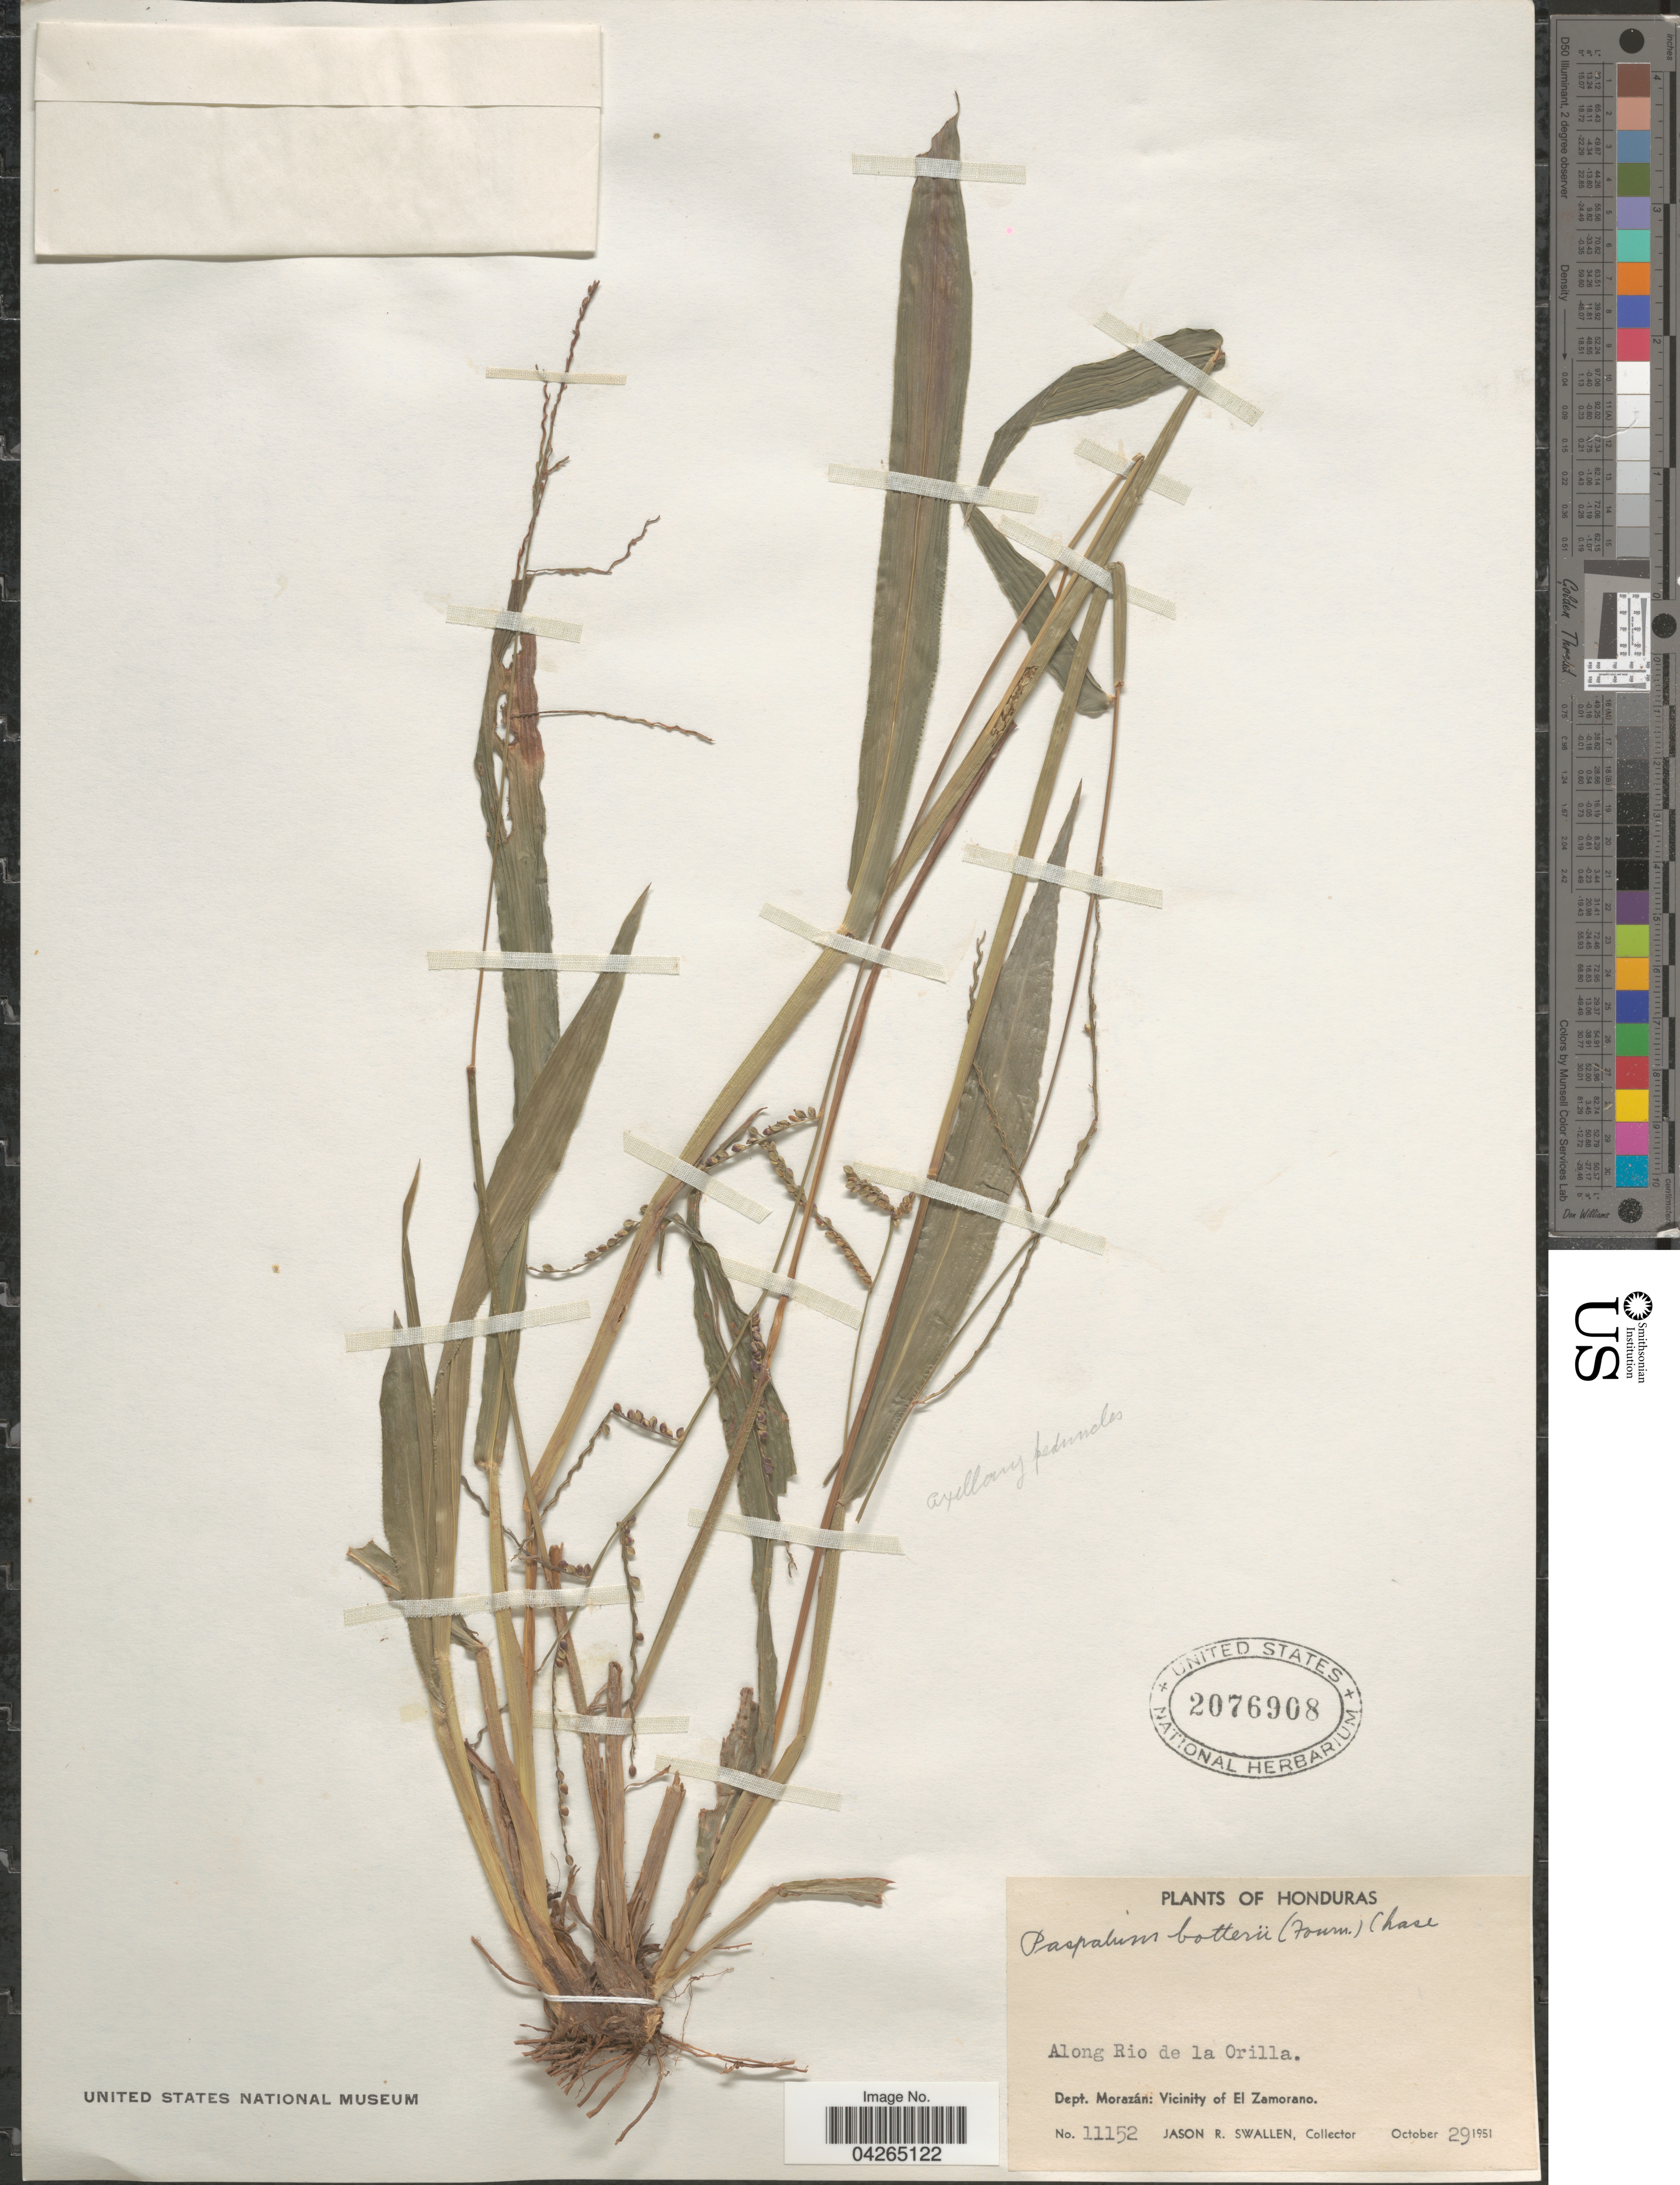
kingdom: Plantae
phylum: Tracheophyta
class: Liliopsida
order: Poales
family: Poaceae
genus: Paspalum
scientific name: Paspalum botterii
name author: (E. Fourn.) Chase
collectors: J. R. Swallen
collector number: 11152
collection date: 1951-10-29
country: Honduras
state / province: Fco. Morazán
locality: Along Rio de la Orilla. Dept. Morazán: Vicinity of El Zamorano.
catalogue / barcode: US 2076908